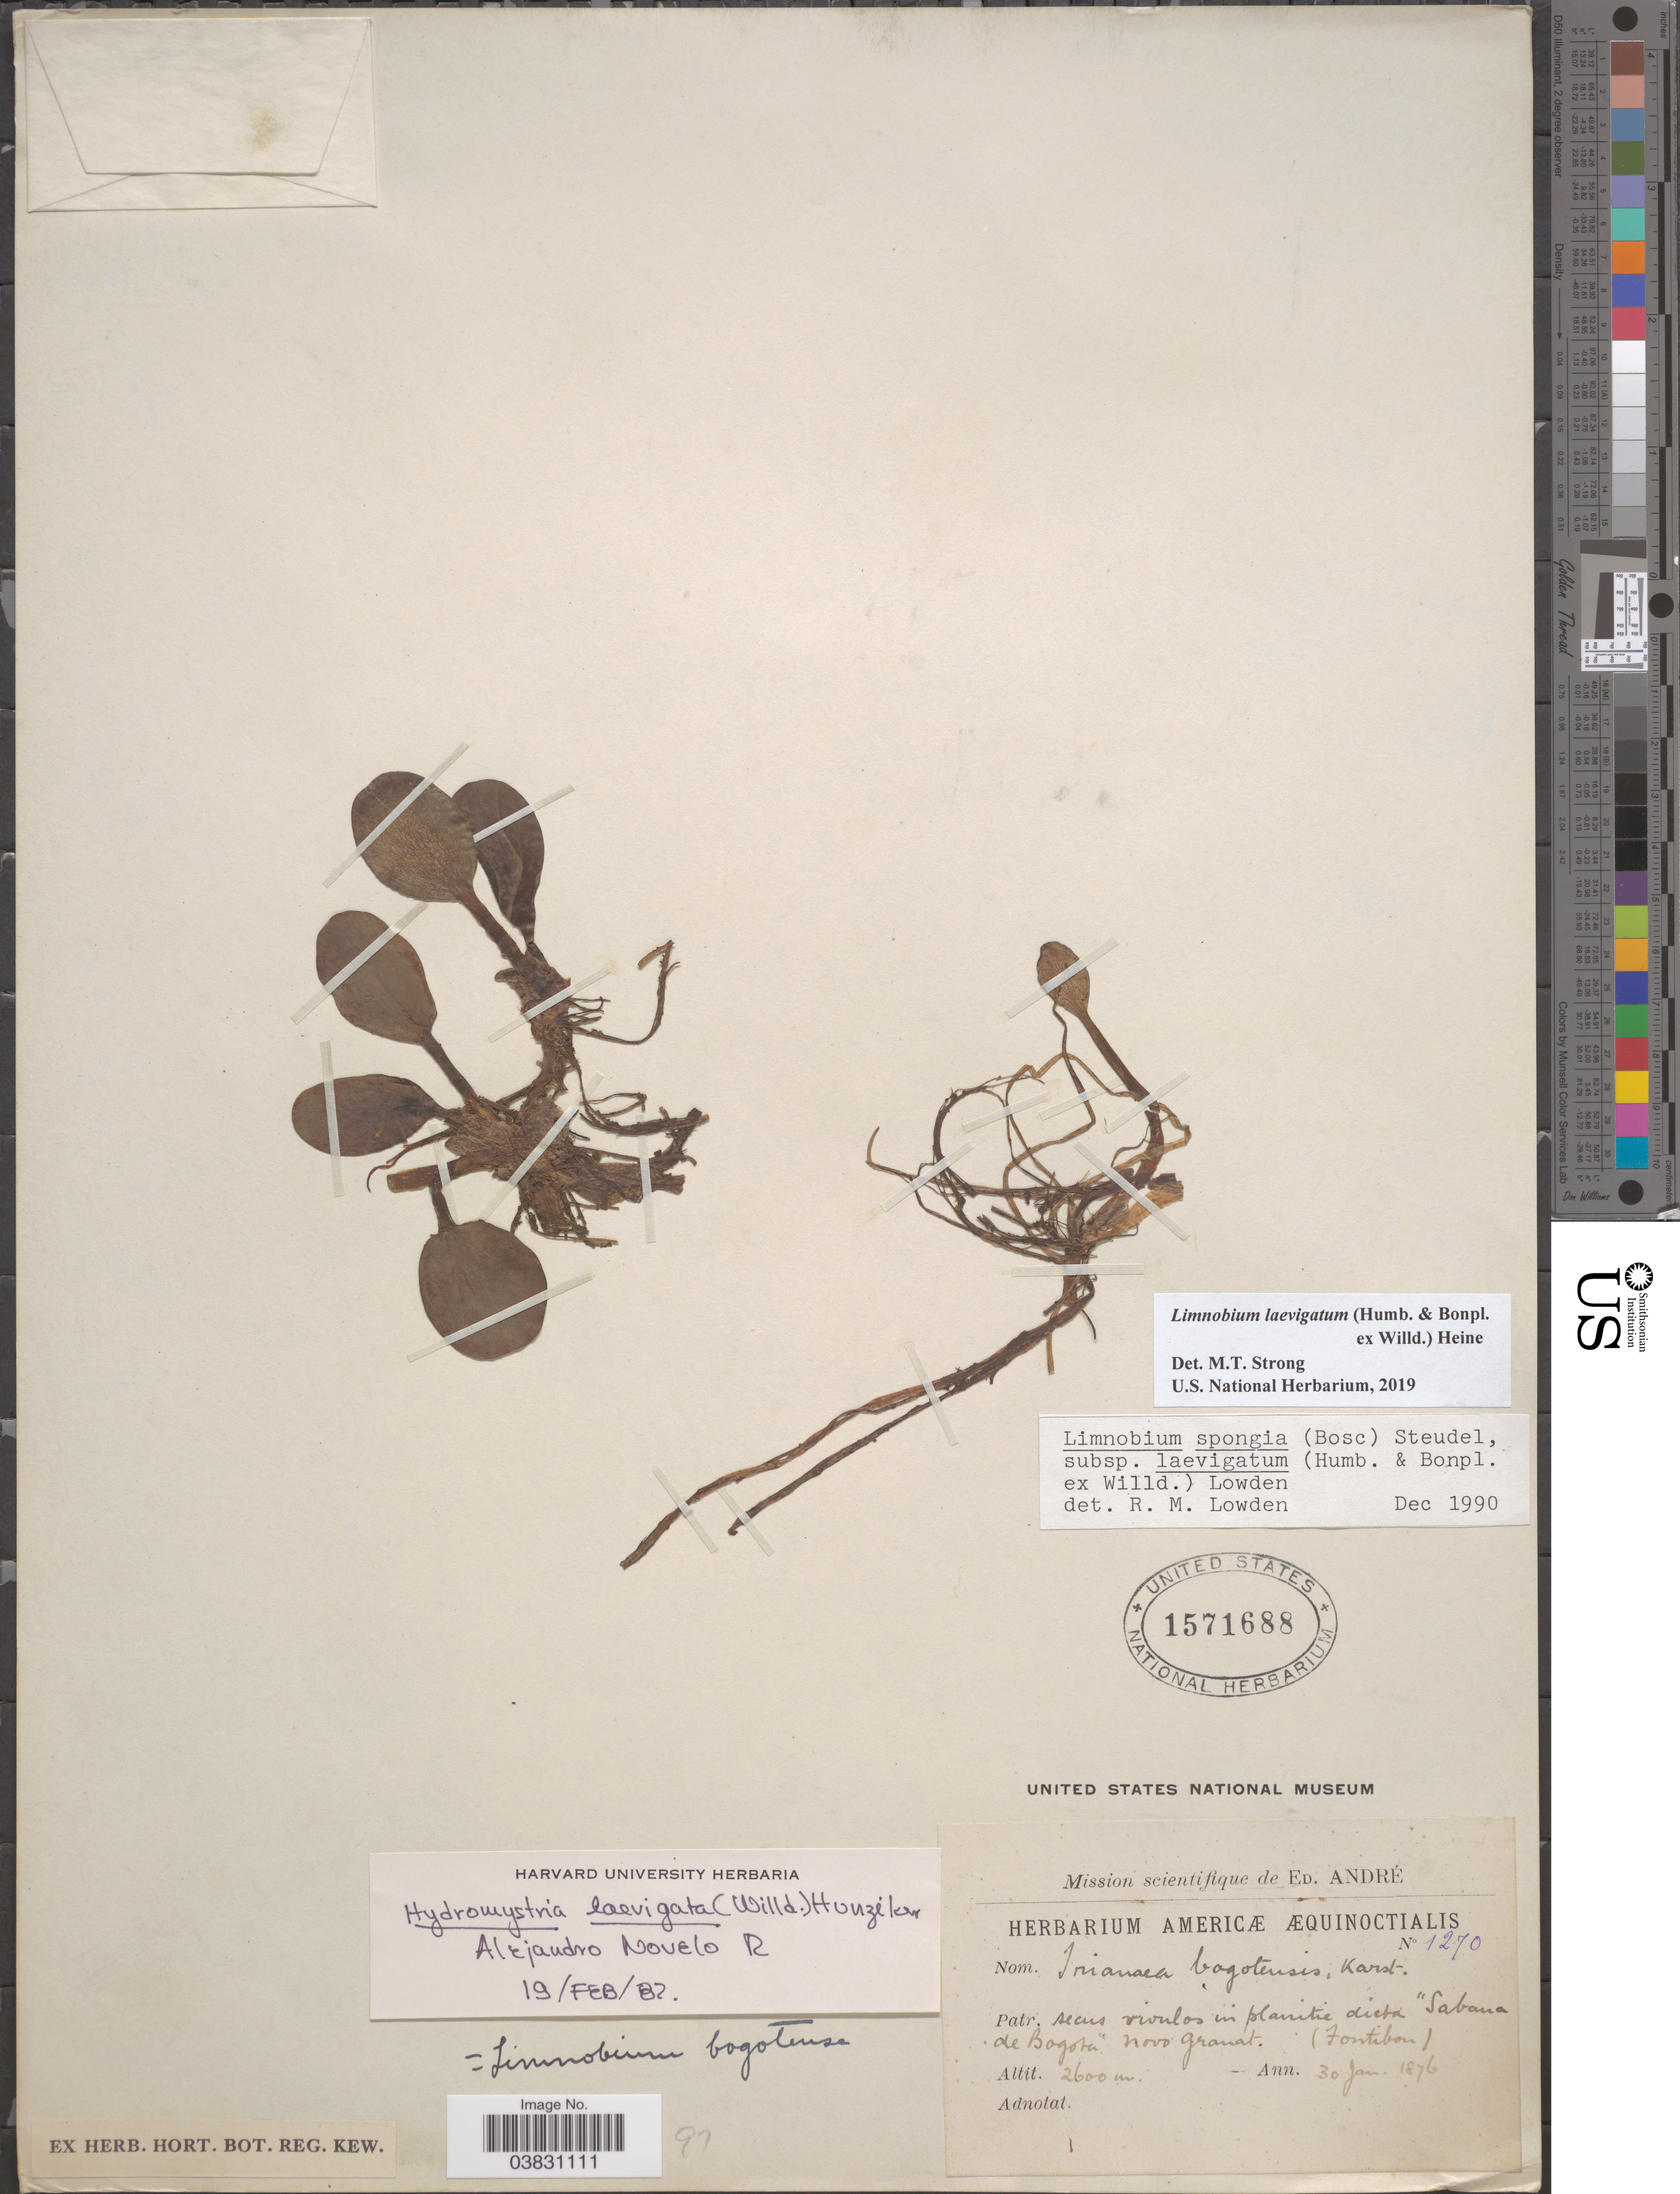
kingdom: Plantae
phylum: Tracheophyta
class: Liliopsida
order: Alismatales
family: Hydrocharitaceae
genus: Limnobium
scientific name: Limnobium laevigatum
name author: (Humb. & Bonpl. ex Willd.) Heine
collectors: É. F. André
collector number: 1270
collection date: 1876-01-30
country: Colombia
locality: Americæ Æquinoctialis. Secus rivulos in planitic dicta "Sabana de Bogota" novo Granat (Fontibon).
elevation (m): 2600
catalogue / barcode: US 1571688